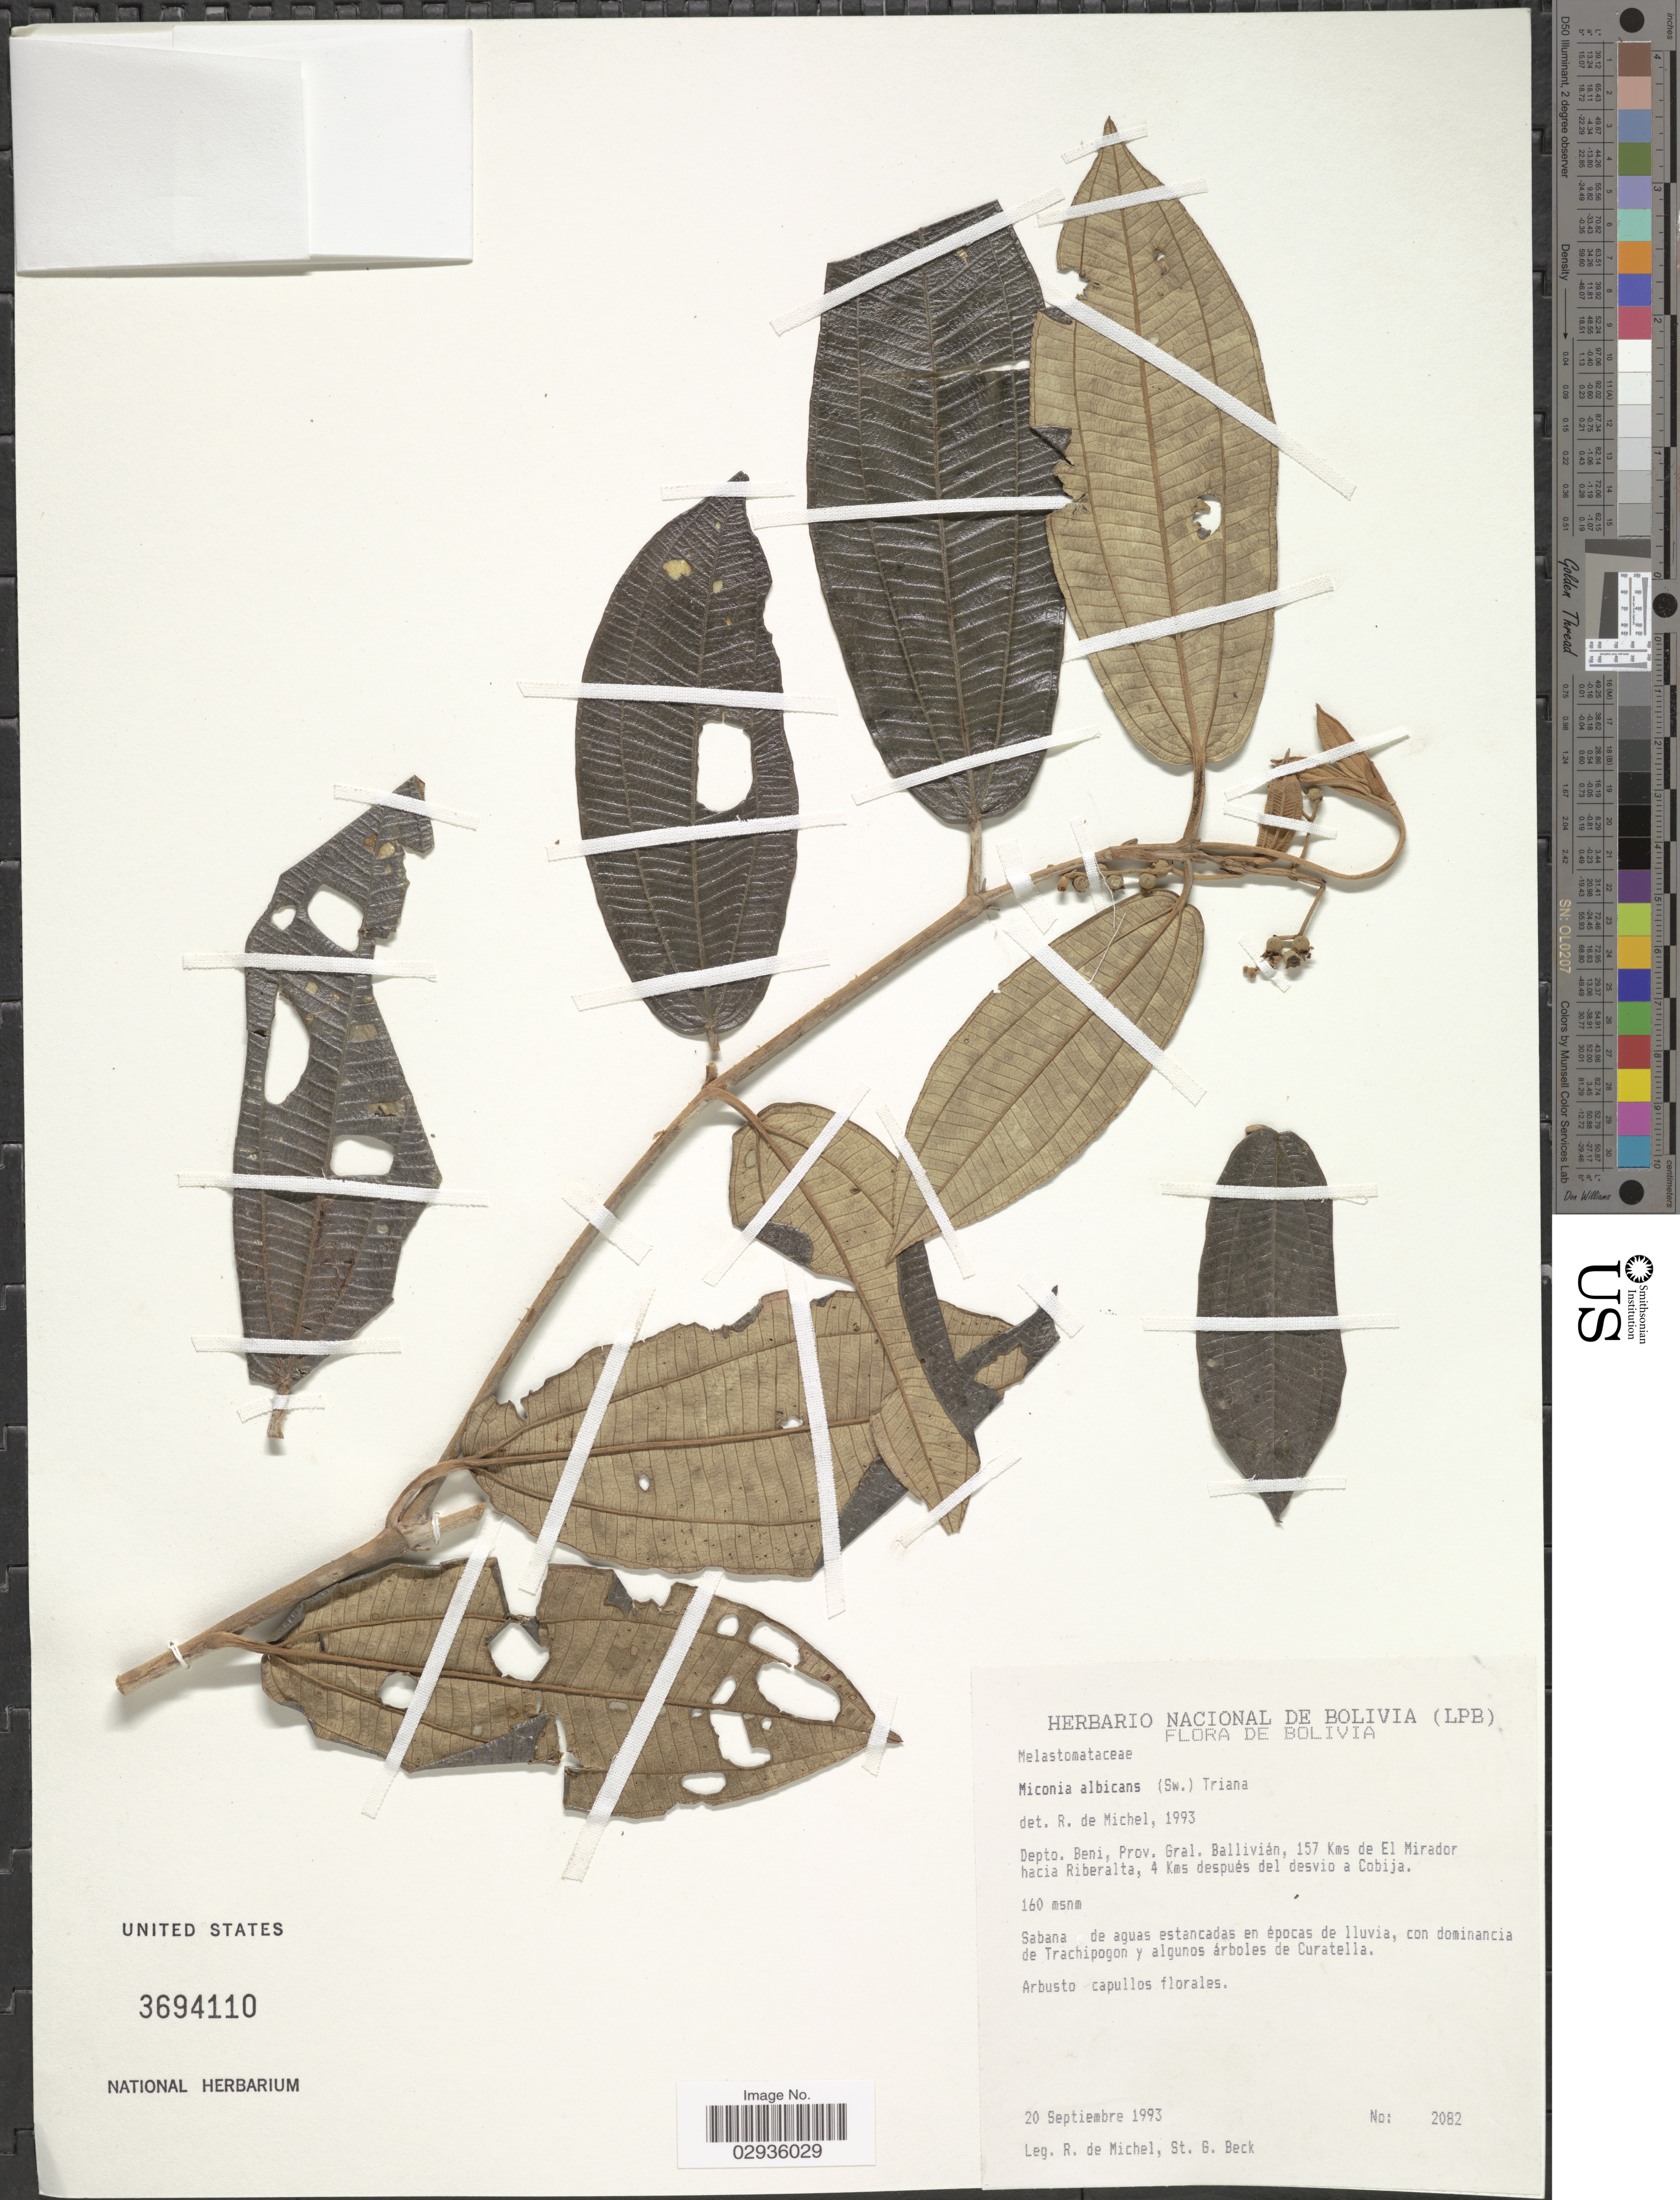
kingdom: Plantae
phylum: Tracheophyta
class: Magnoliopsida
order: Myrtales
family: Melastomataceae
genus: Miconia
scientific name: Miconia albicans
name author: (Sw.) Steud.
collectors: R. d. Michel & S. G. Beck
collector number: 2082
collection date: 1993-09-20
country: Bolivia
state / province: Beni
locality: Depto. Beni, Prov. Gral. Ballivián, 157 Kms de El Mirador hacia Riberalta, 4 Kms depués del desvio a Cobija.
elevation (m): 160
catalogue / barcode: US 3694110